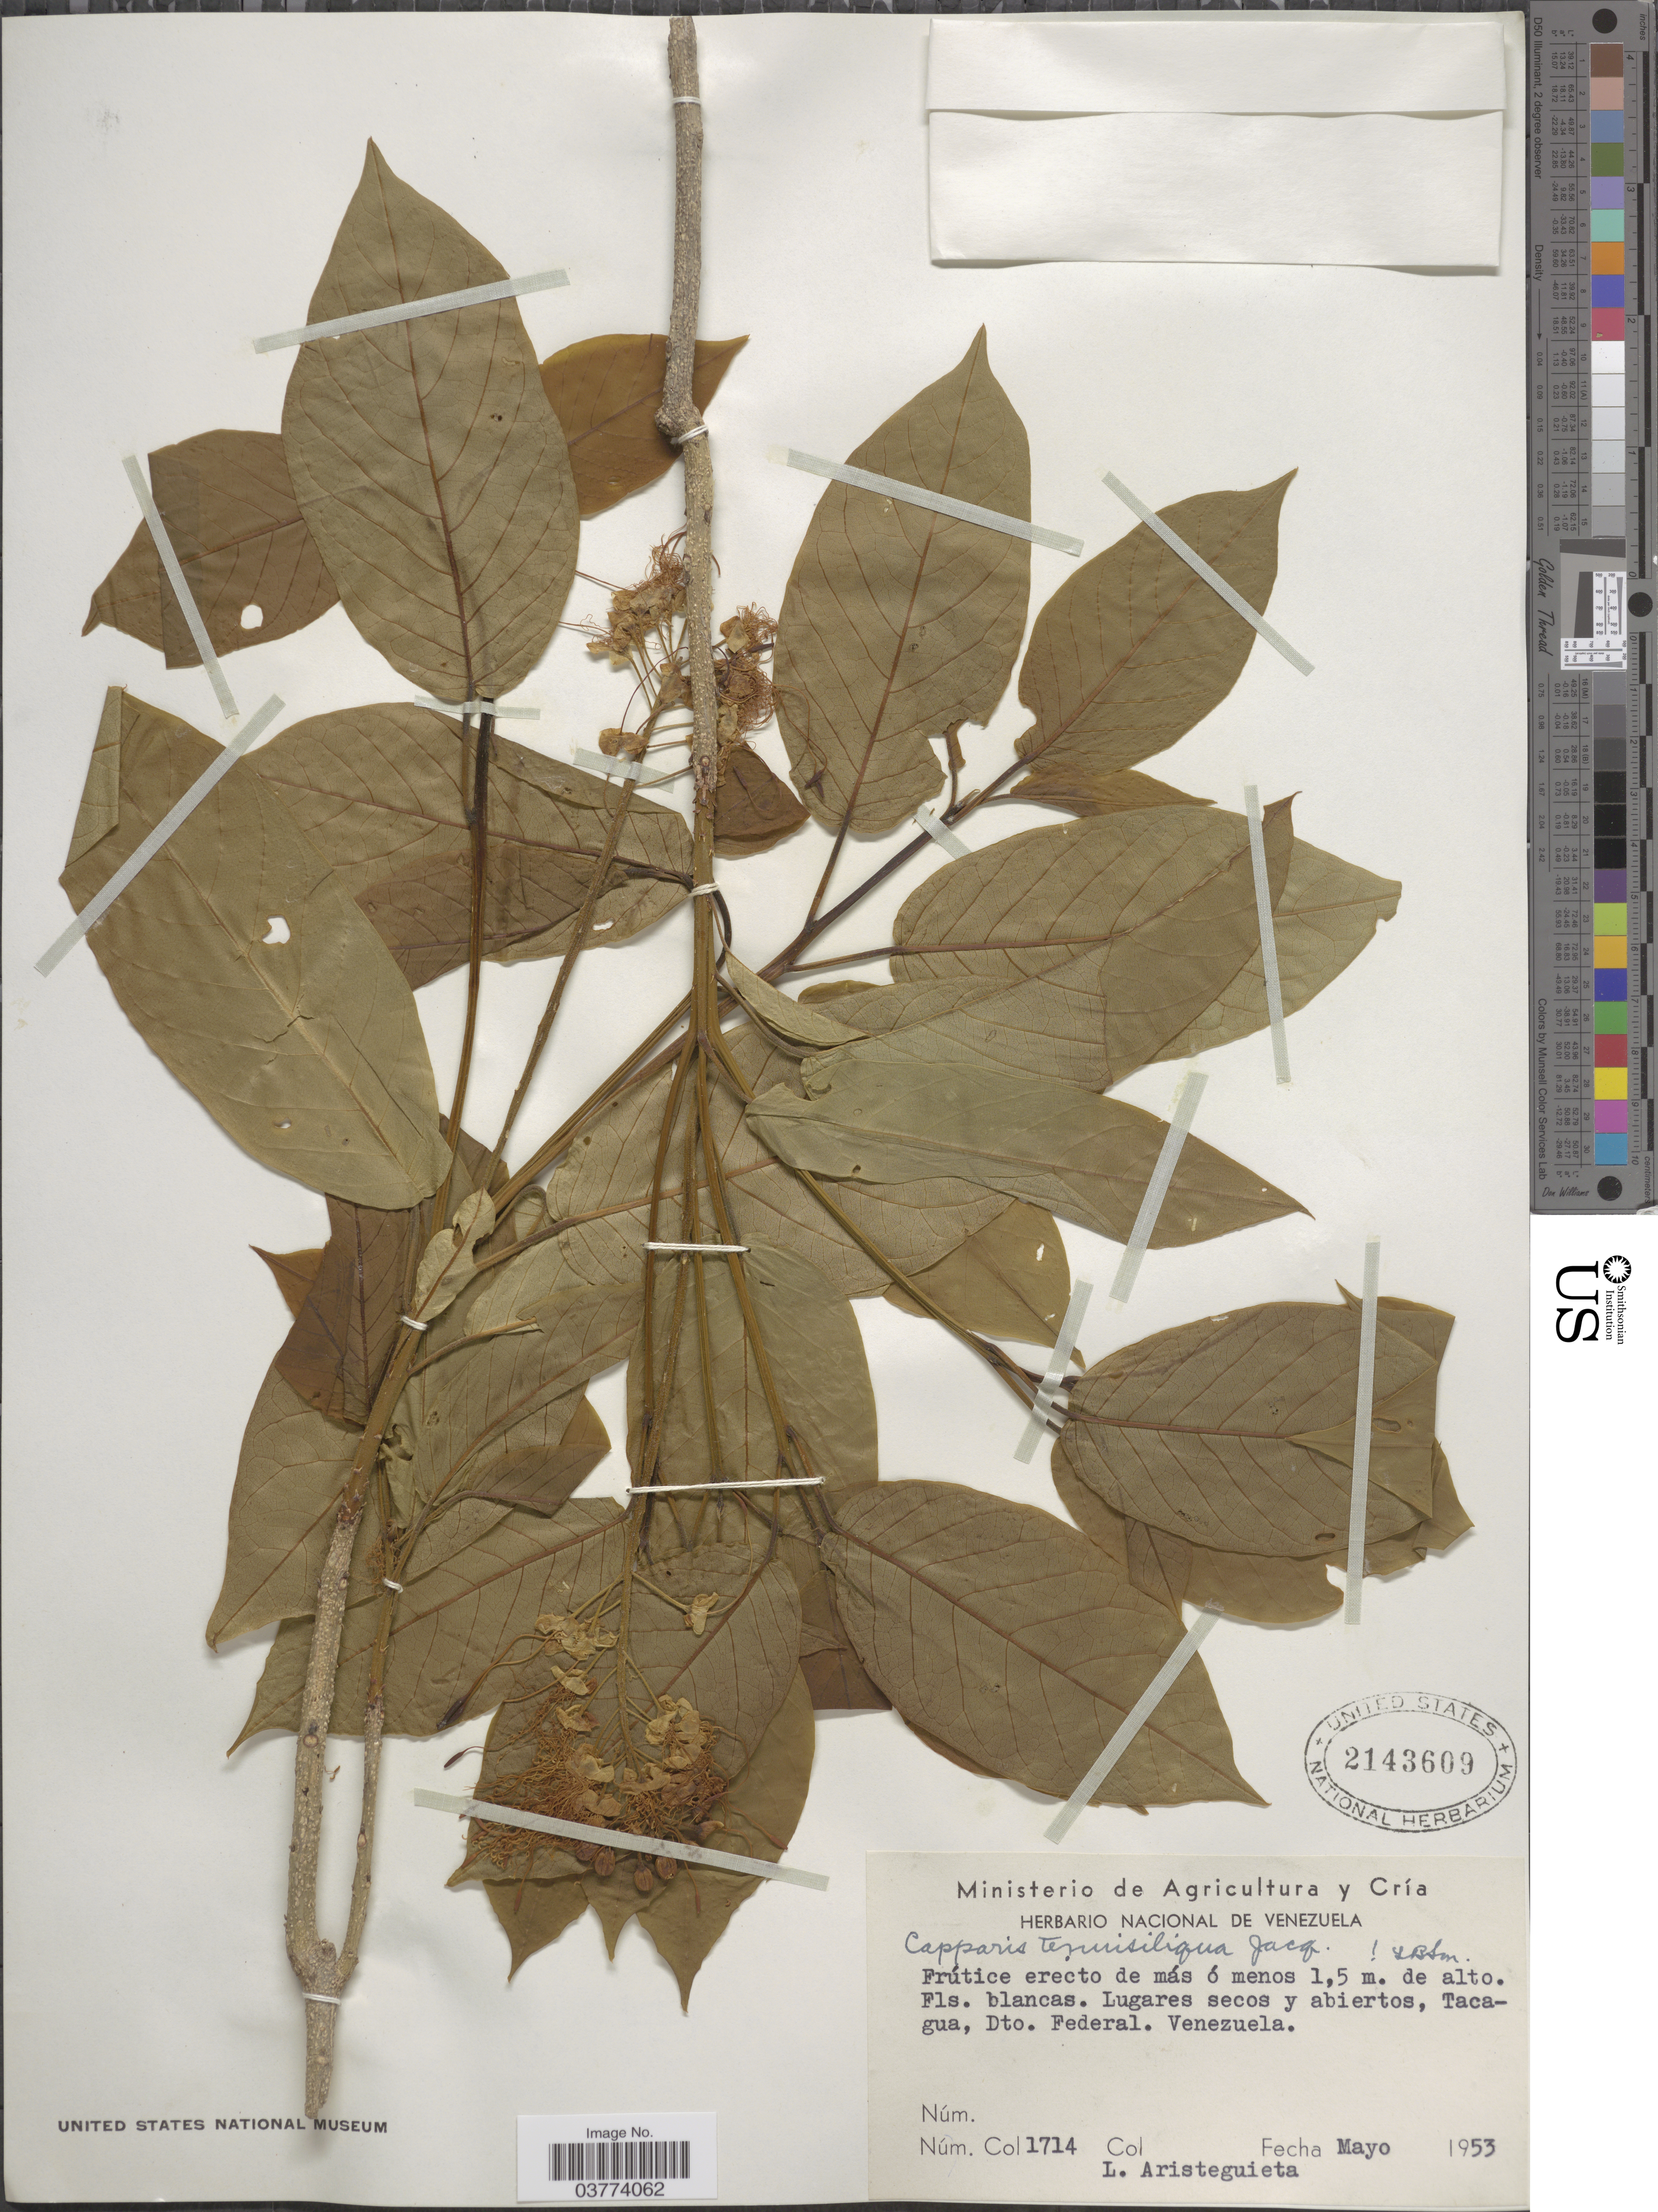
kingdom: Plantae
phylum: Tracheophyta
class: Magnoliopsida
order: Brassicales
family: Capparaceae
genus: Monilicarpa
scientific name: Monilicarpa tenuisiliqua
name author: (Jacq.) Cornejo & Iltis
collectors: L. Aristeguieta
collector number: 1714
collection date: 1953-05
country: Venezuela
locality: Tacagua, Dto. Federal.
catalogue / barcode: US 2143609